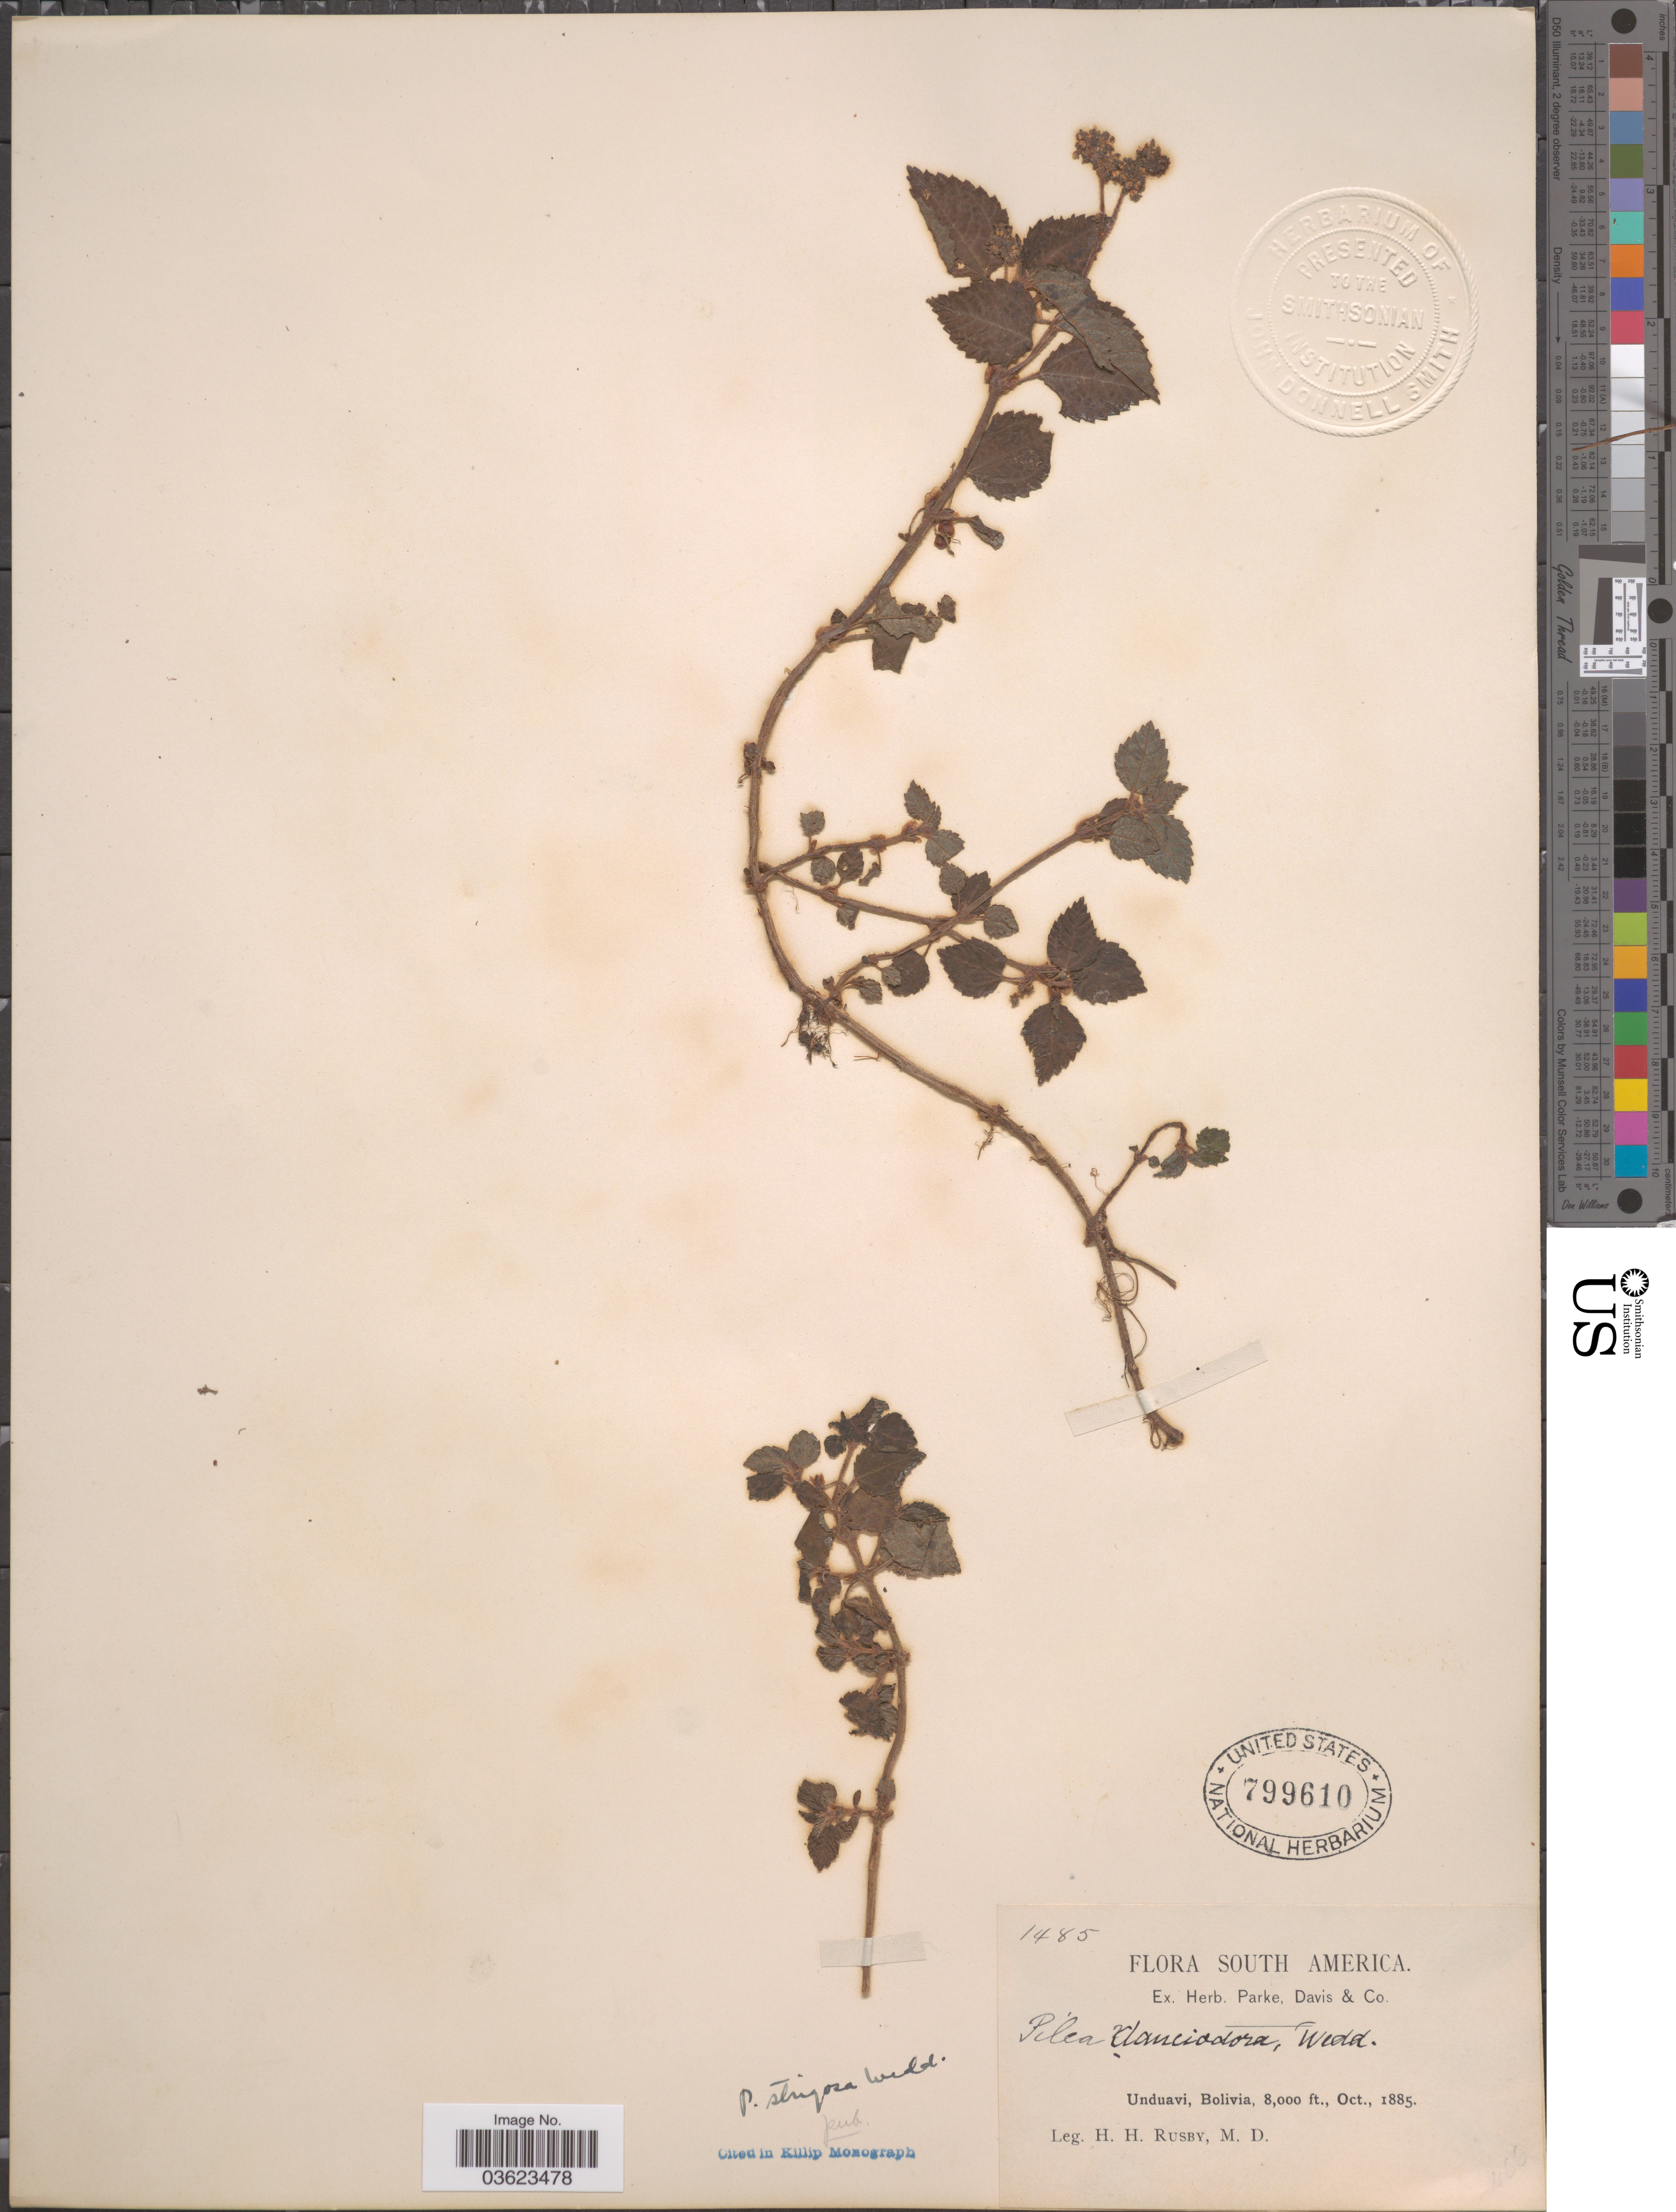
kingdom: Plantae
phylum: Tracheophyta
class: Magnoliopsida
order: Rosales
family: Urticaceae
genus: Pilea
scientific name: Pilea strigosa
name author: Wedd.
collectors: H. H. Rusby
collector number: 1485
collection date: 1885-10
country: Bolivia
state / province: La Paz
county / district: Nor Yungas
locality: Unduavi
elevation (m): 2438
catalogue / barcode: US 799610